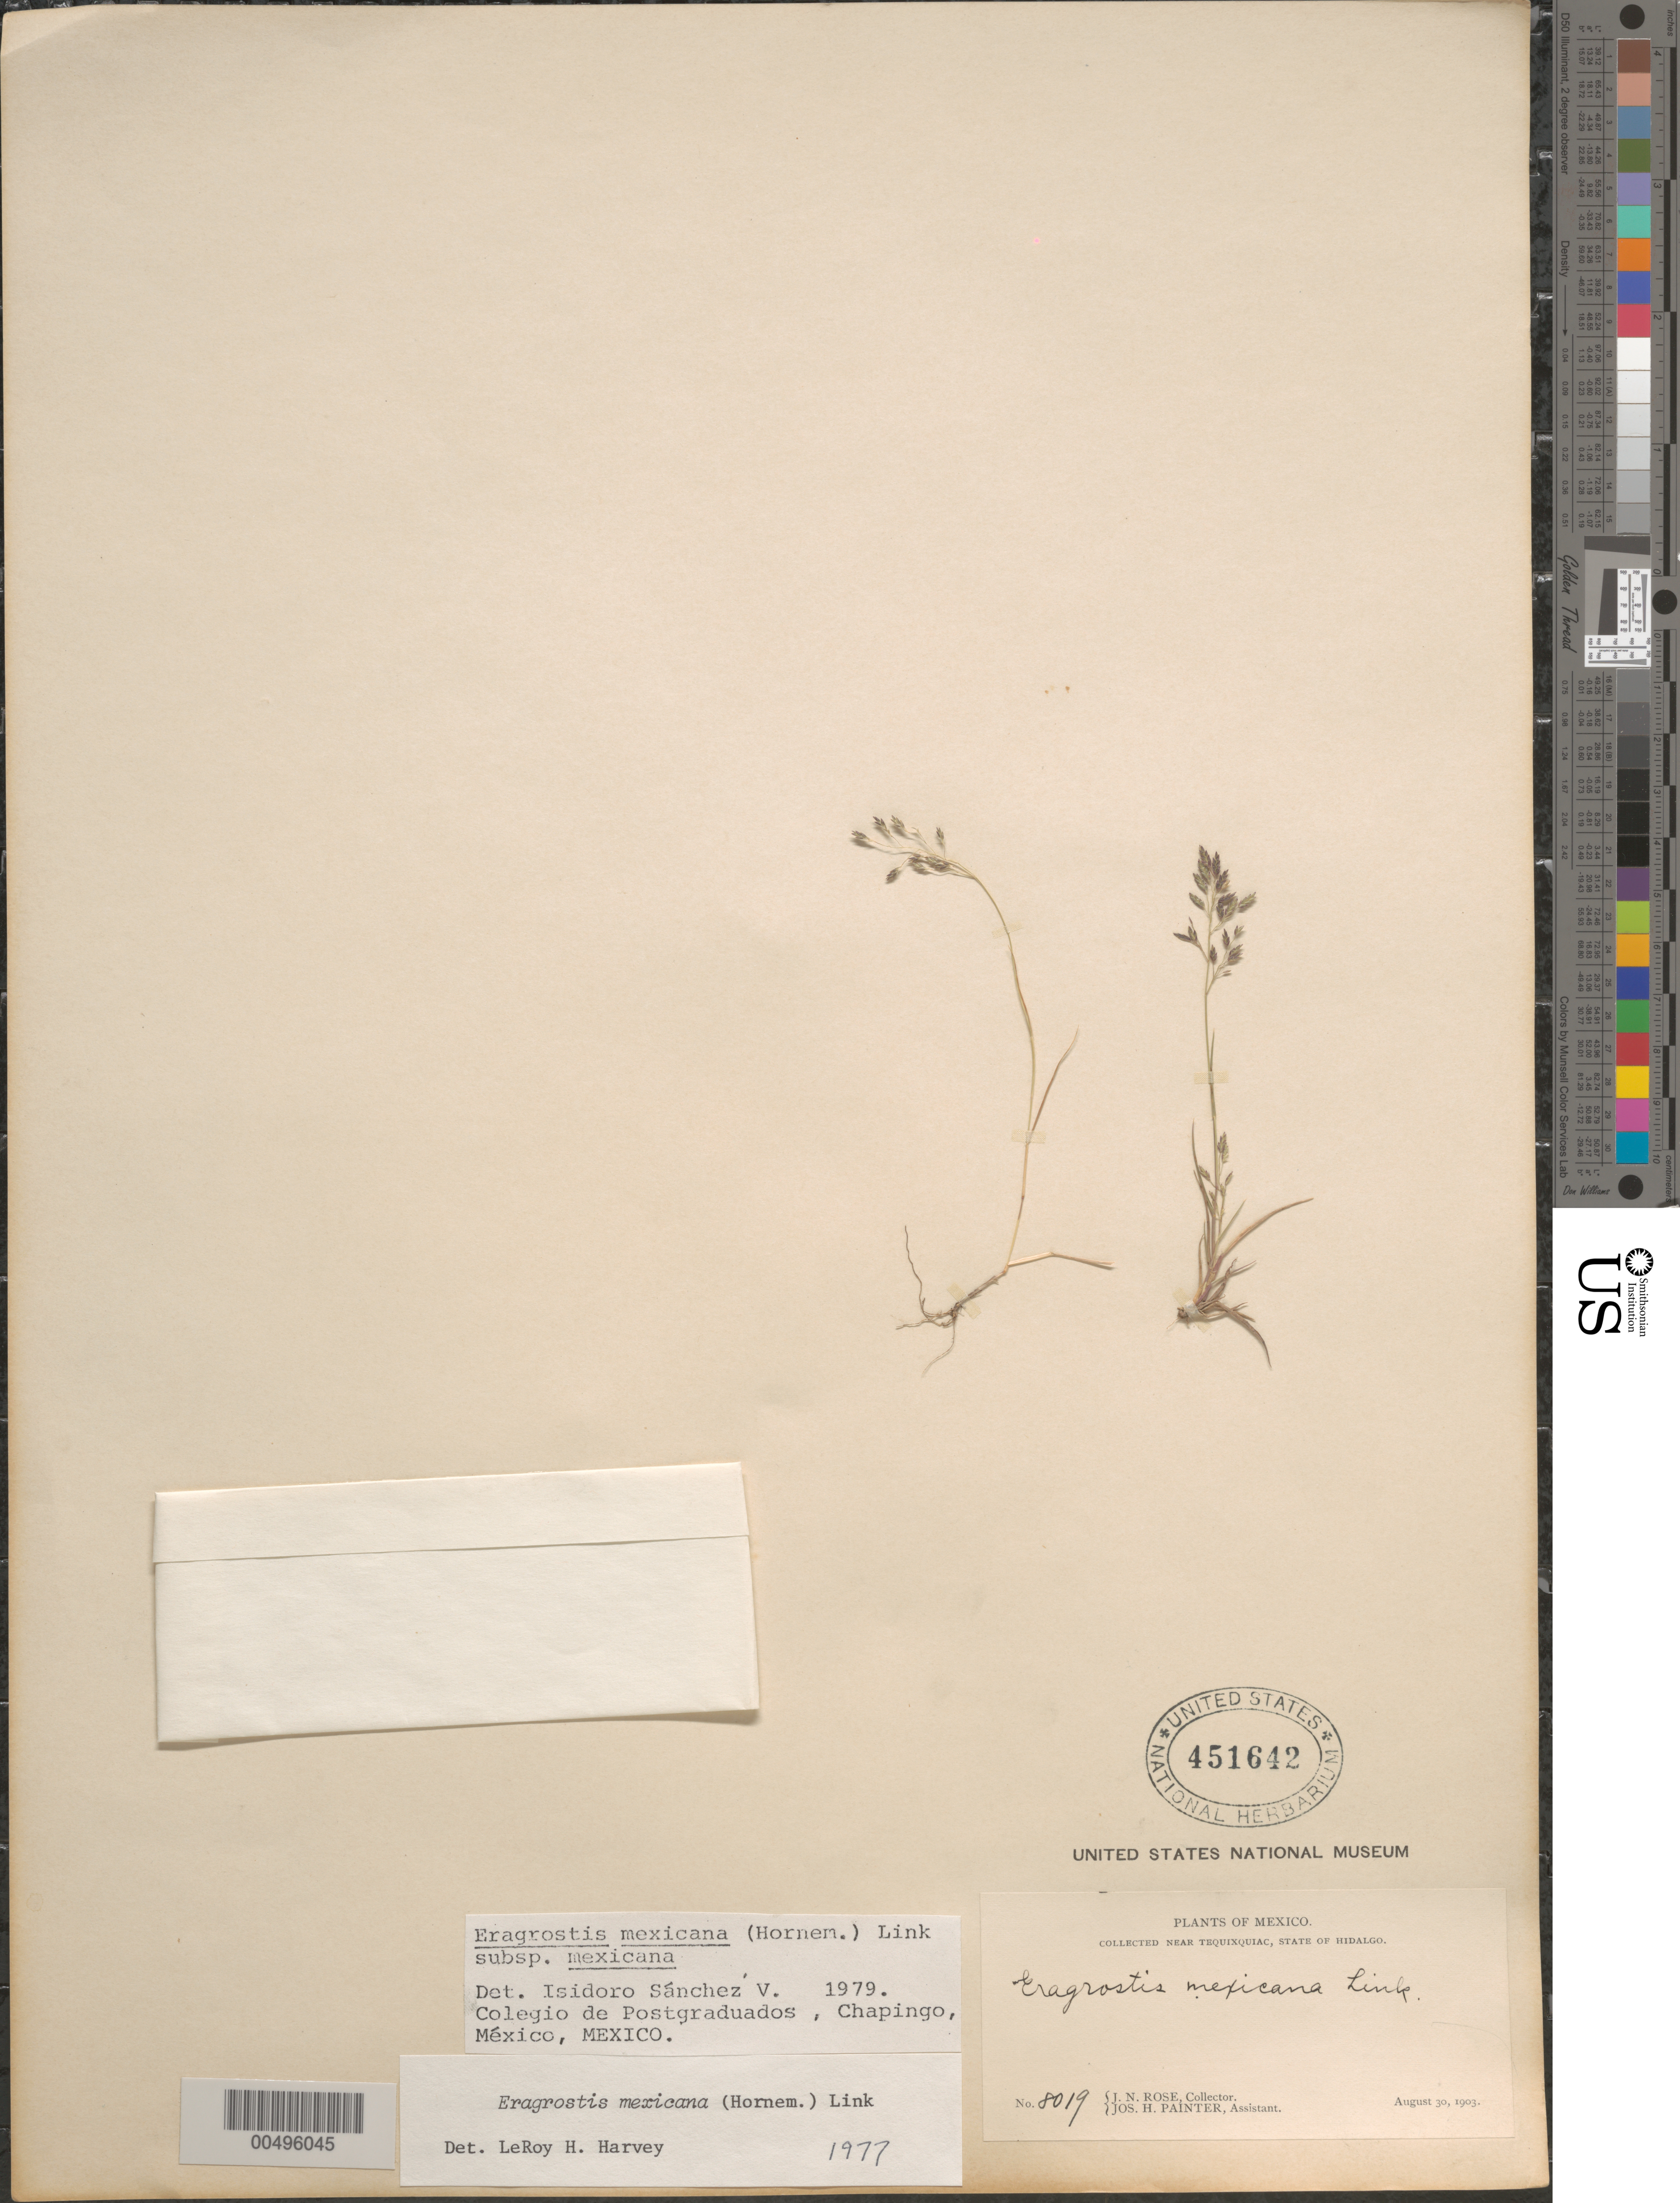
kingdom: Plantae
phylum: Tracheophyta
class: Liliopsida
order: Poales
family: Poaceae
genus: Eragrostis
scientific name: Eragrostis mexicana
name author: (Hornem.) Link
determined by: Sánchez Vega, I. M.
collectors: J. N. Rose & J. H. Painter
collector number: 8019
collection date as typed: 30 Aug 1903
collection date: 1903-08-30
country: Mexico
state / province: Hidalgo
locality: Near Tequixquiac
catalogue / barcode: US 451642